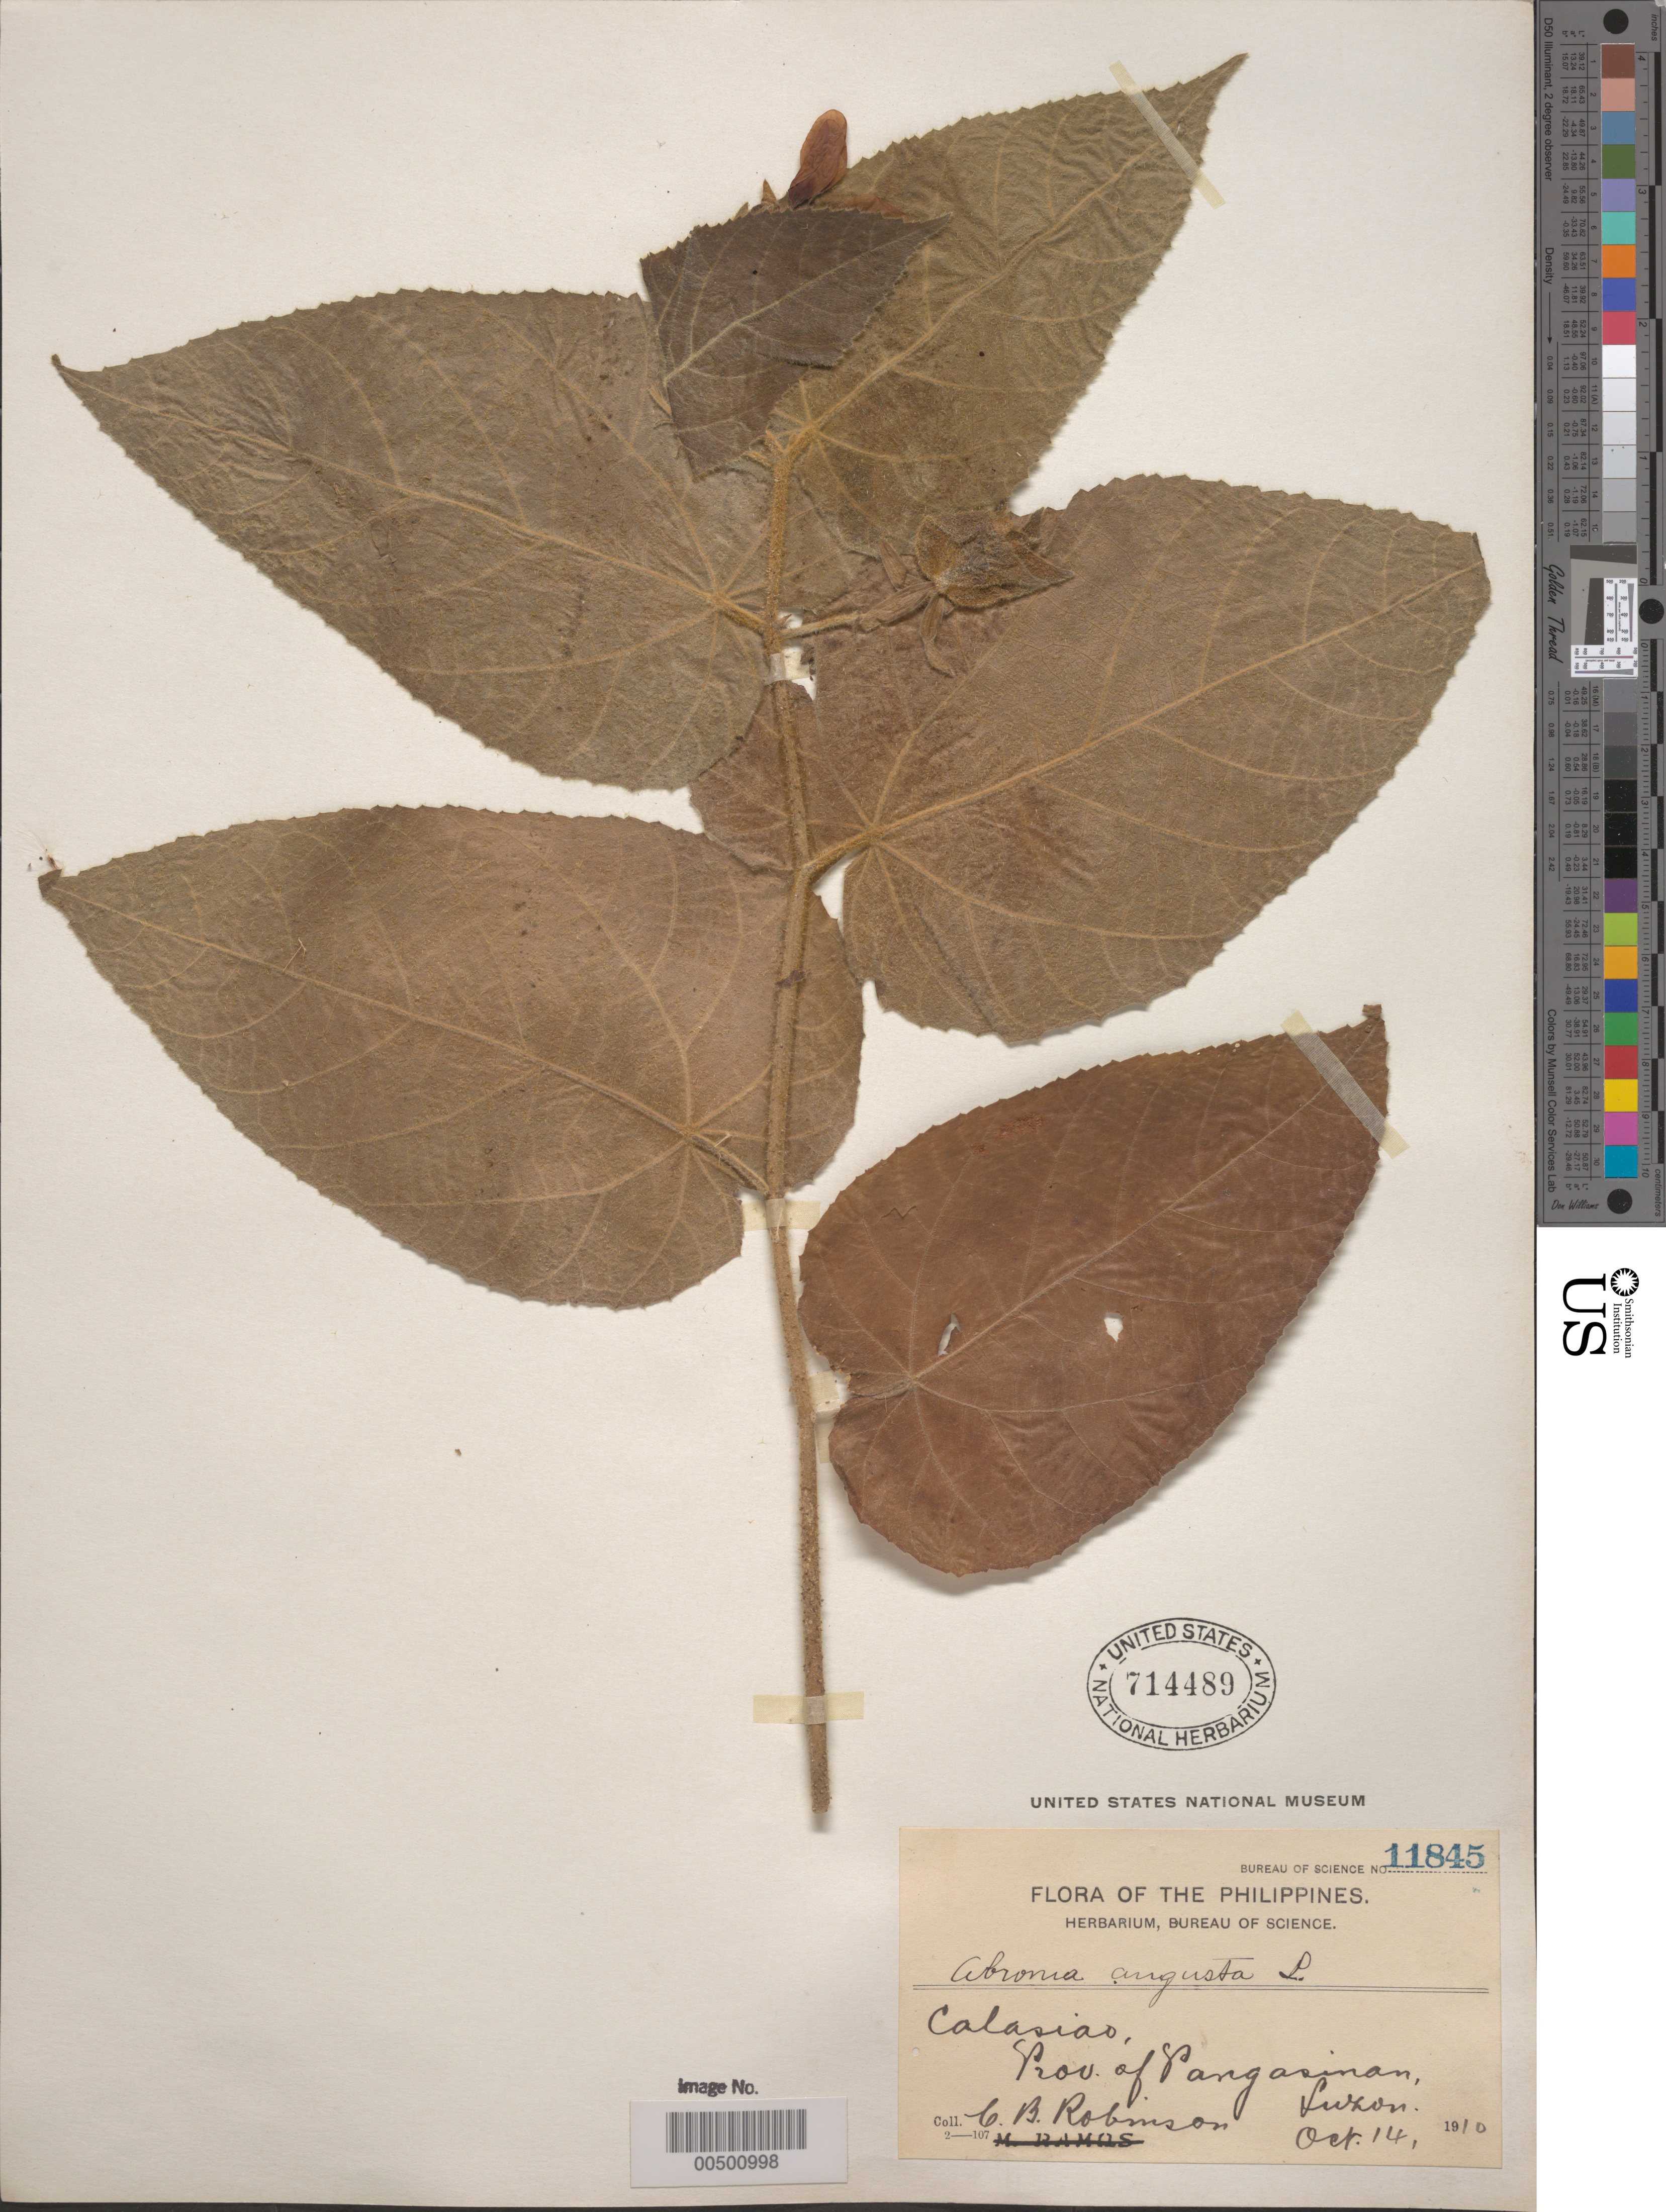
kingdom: Plantae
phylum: Tracheophyta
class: Magnoliopsida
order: Malvales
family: Malvaceae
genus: Abroma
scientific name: Abroma augusta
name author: (L.) L. f.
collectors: C. Robinson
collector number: Bur. Sci. 11845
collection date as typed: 14 Oct 1910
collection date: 1910-10-14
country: Philippines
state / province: Ilocos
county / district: Pangasinan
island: Luzon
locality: Calasiao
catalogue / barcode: US 714489